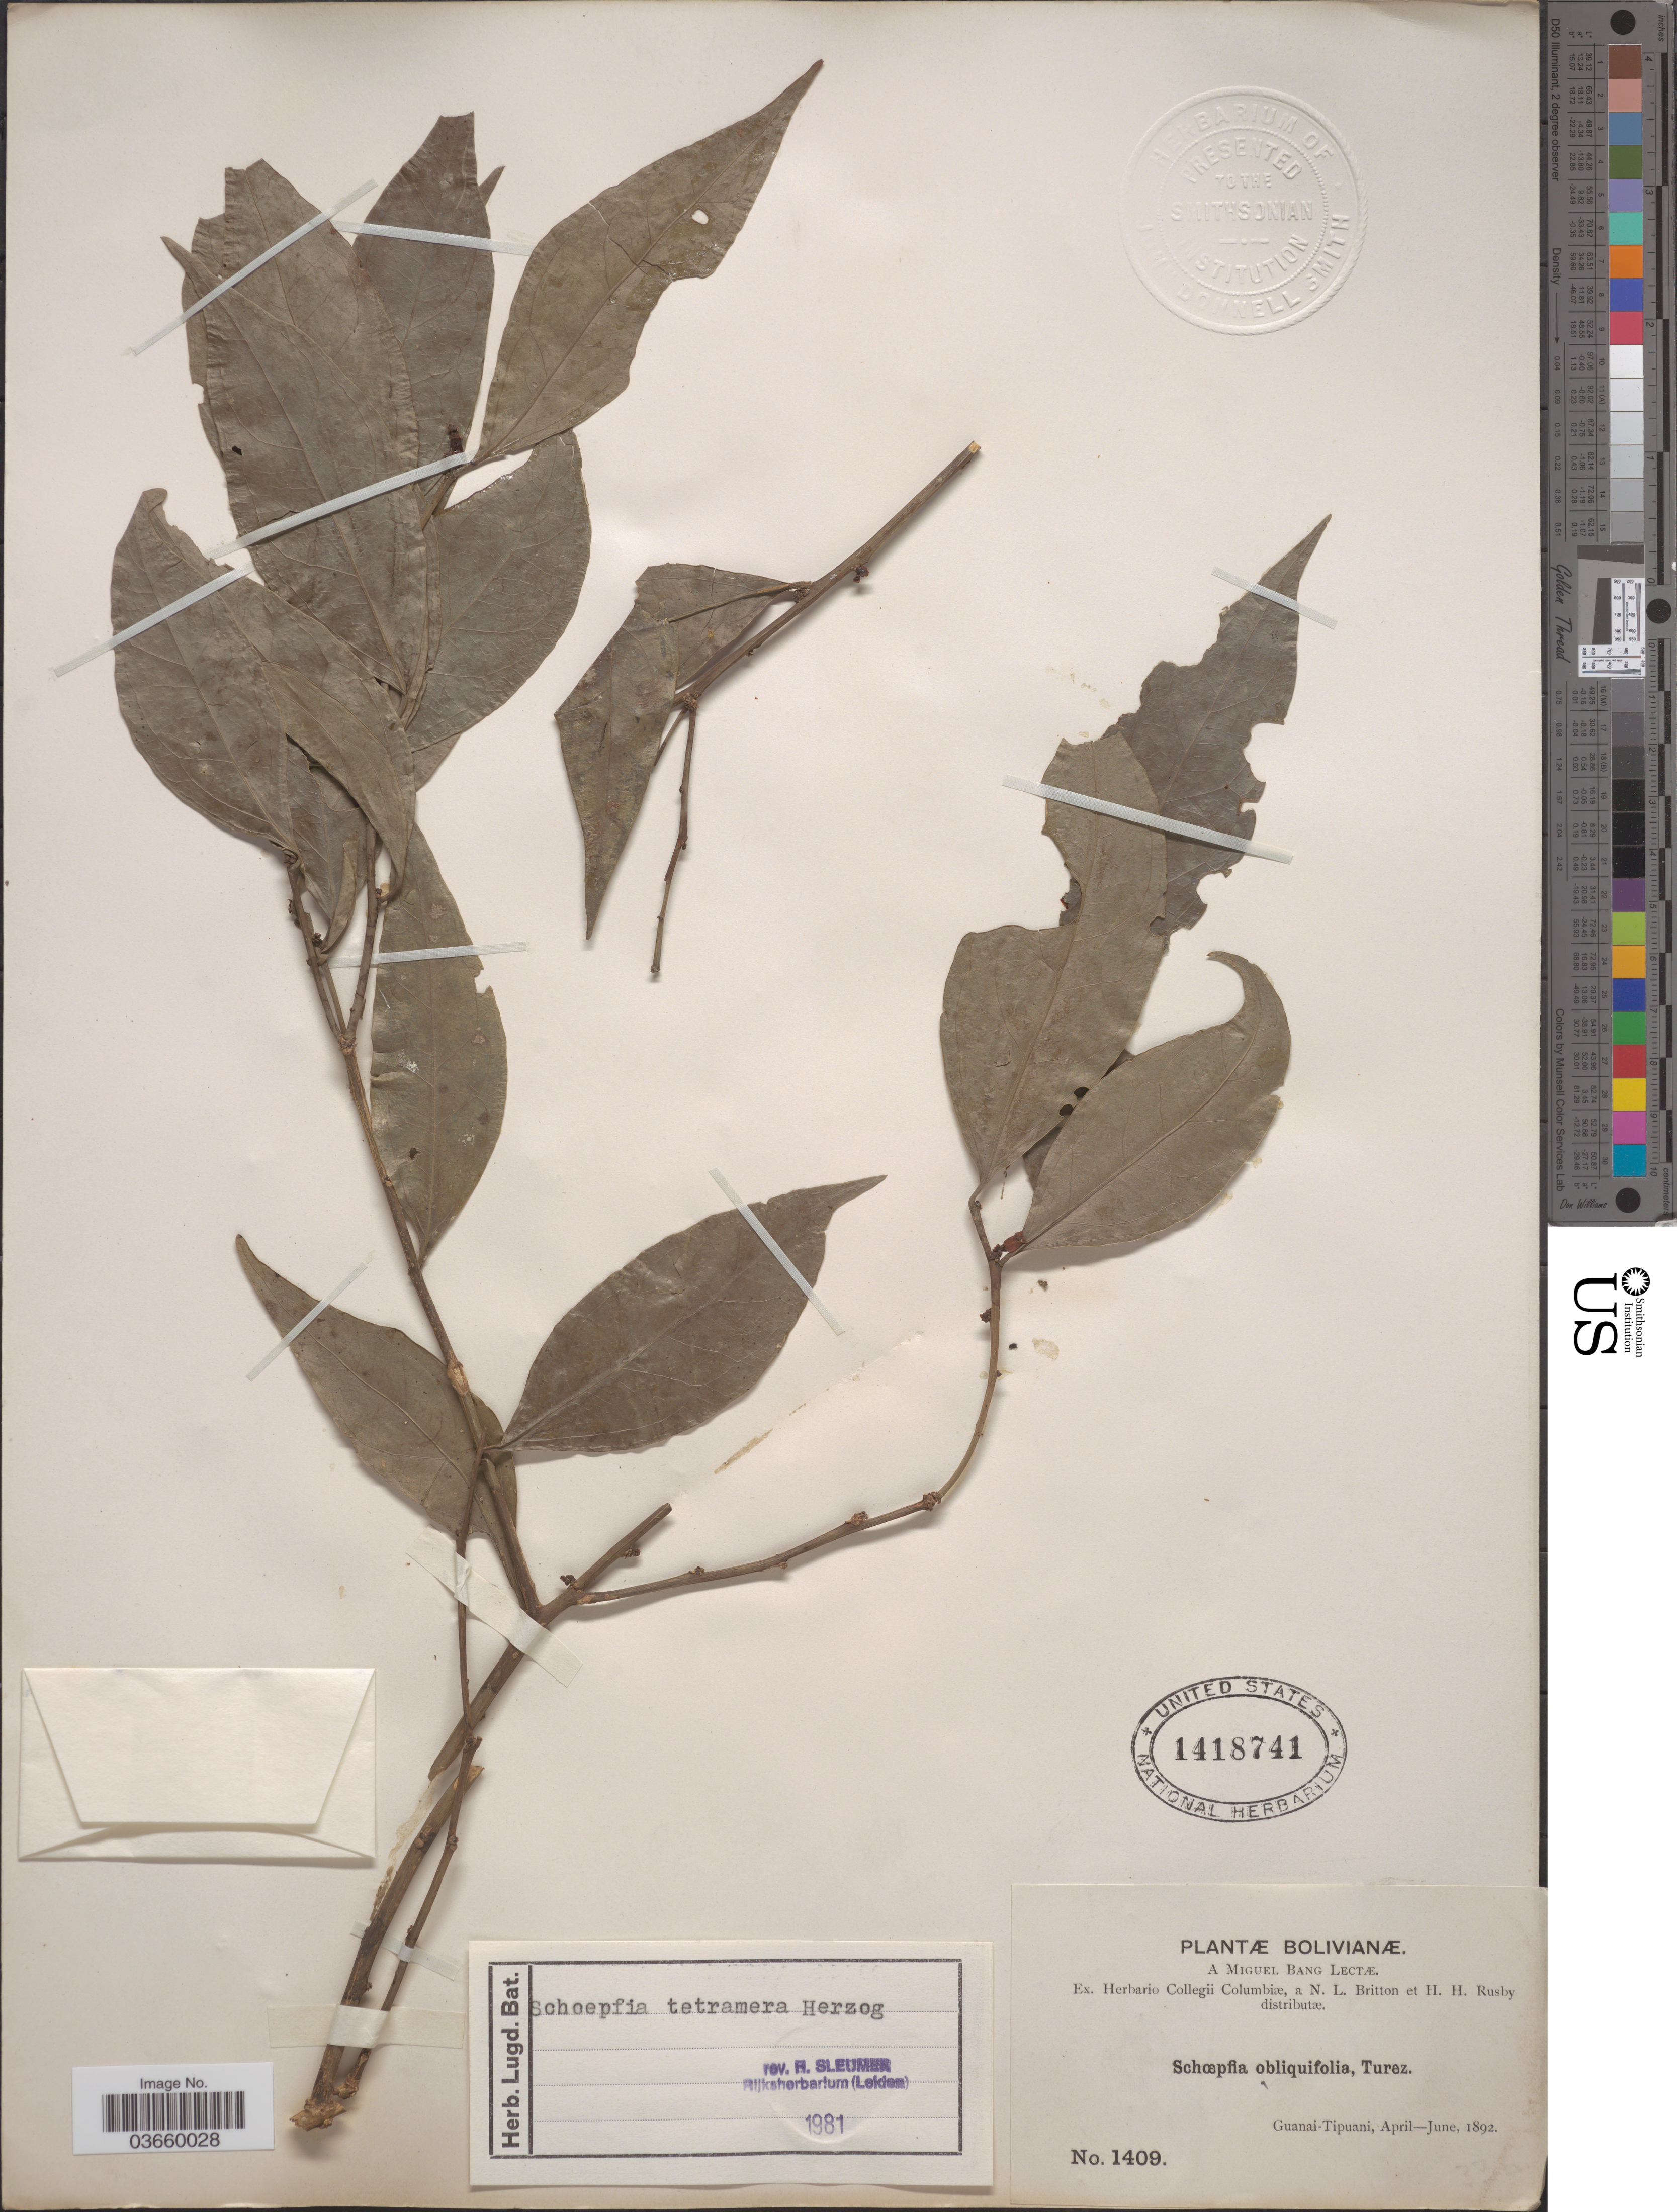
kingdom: Plantae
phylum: Tracheophyta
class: Magnoliopsida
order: Santalales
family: Schoepfiaceae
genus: Schoepfia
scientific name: Schoepfia tetramera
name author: Herzog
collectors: M. Bang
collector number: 1409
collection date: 1892-04/1892-06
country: Bolivia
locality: Guanai-Tipuani.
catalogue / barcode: US 1418741